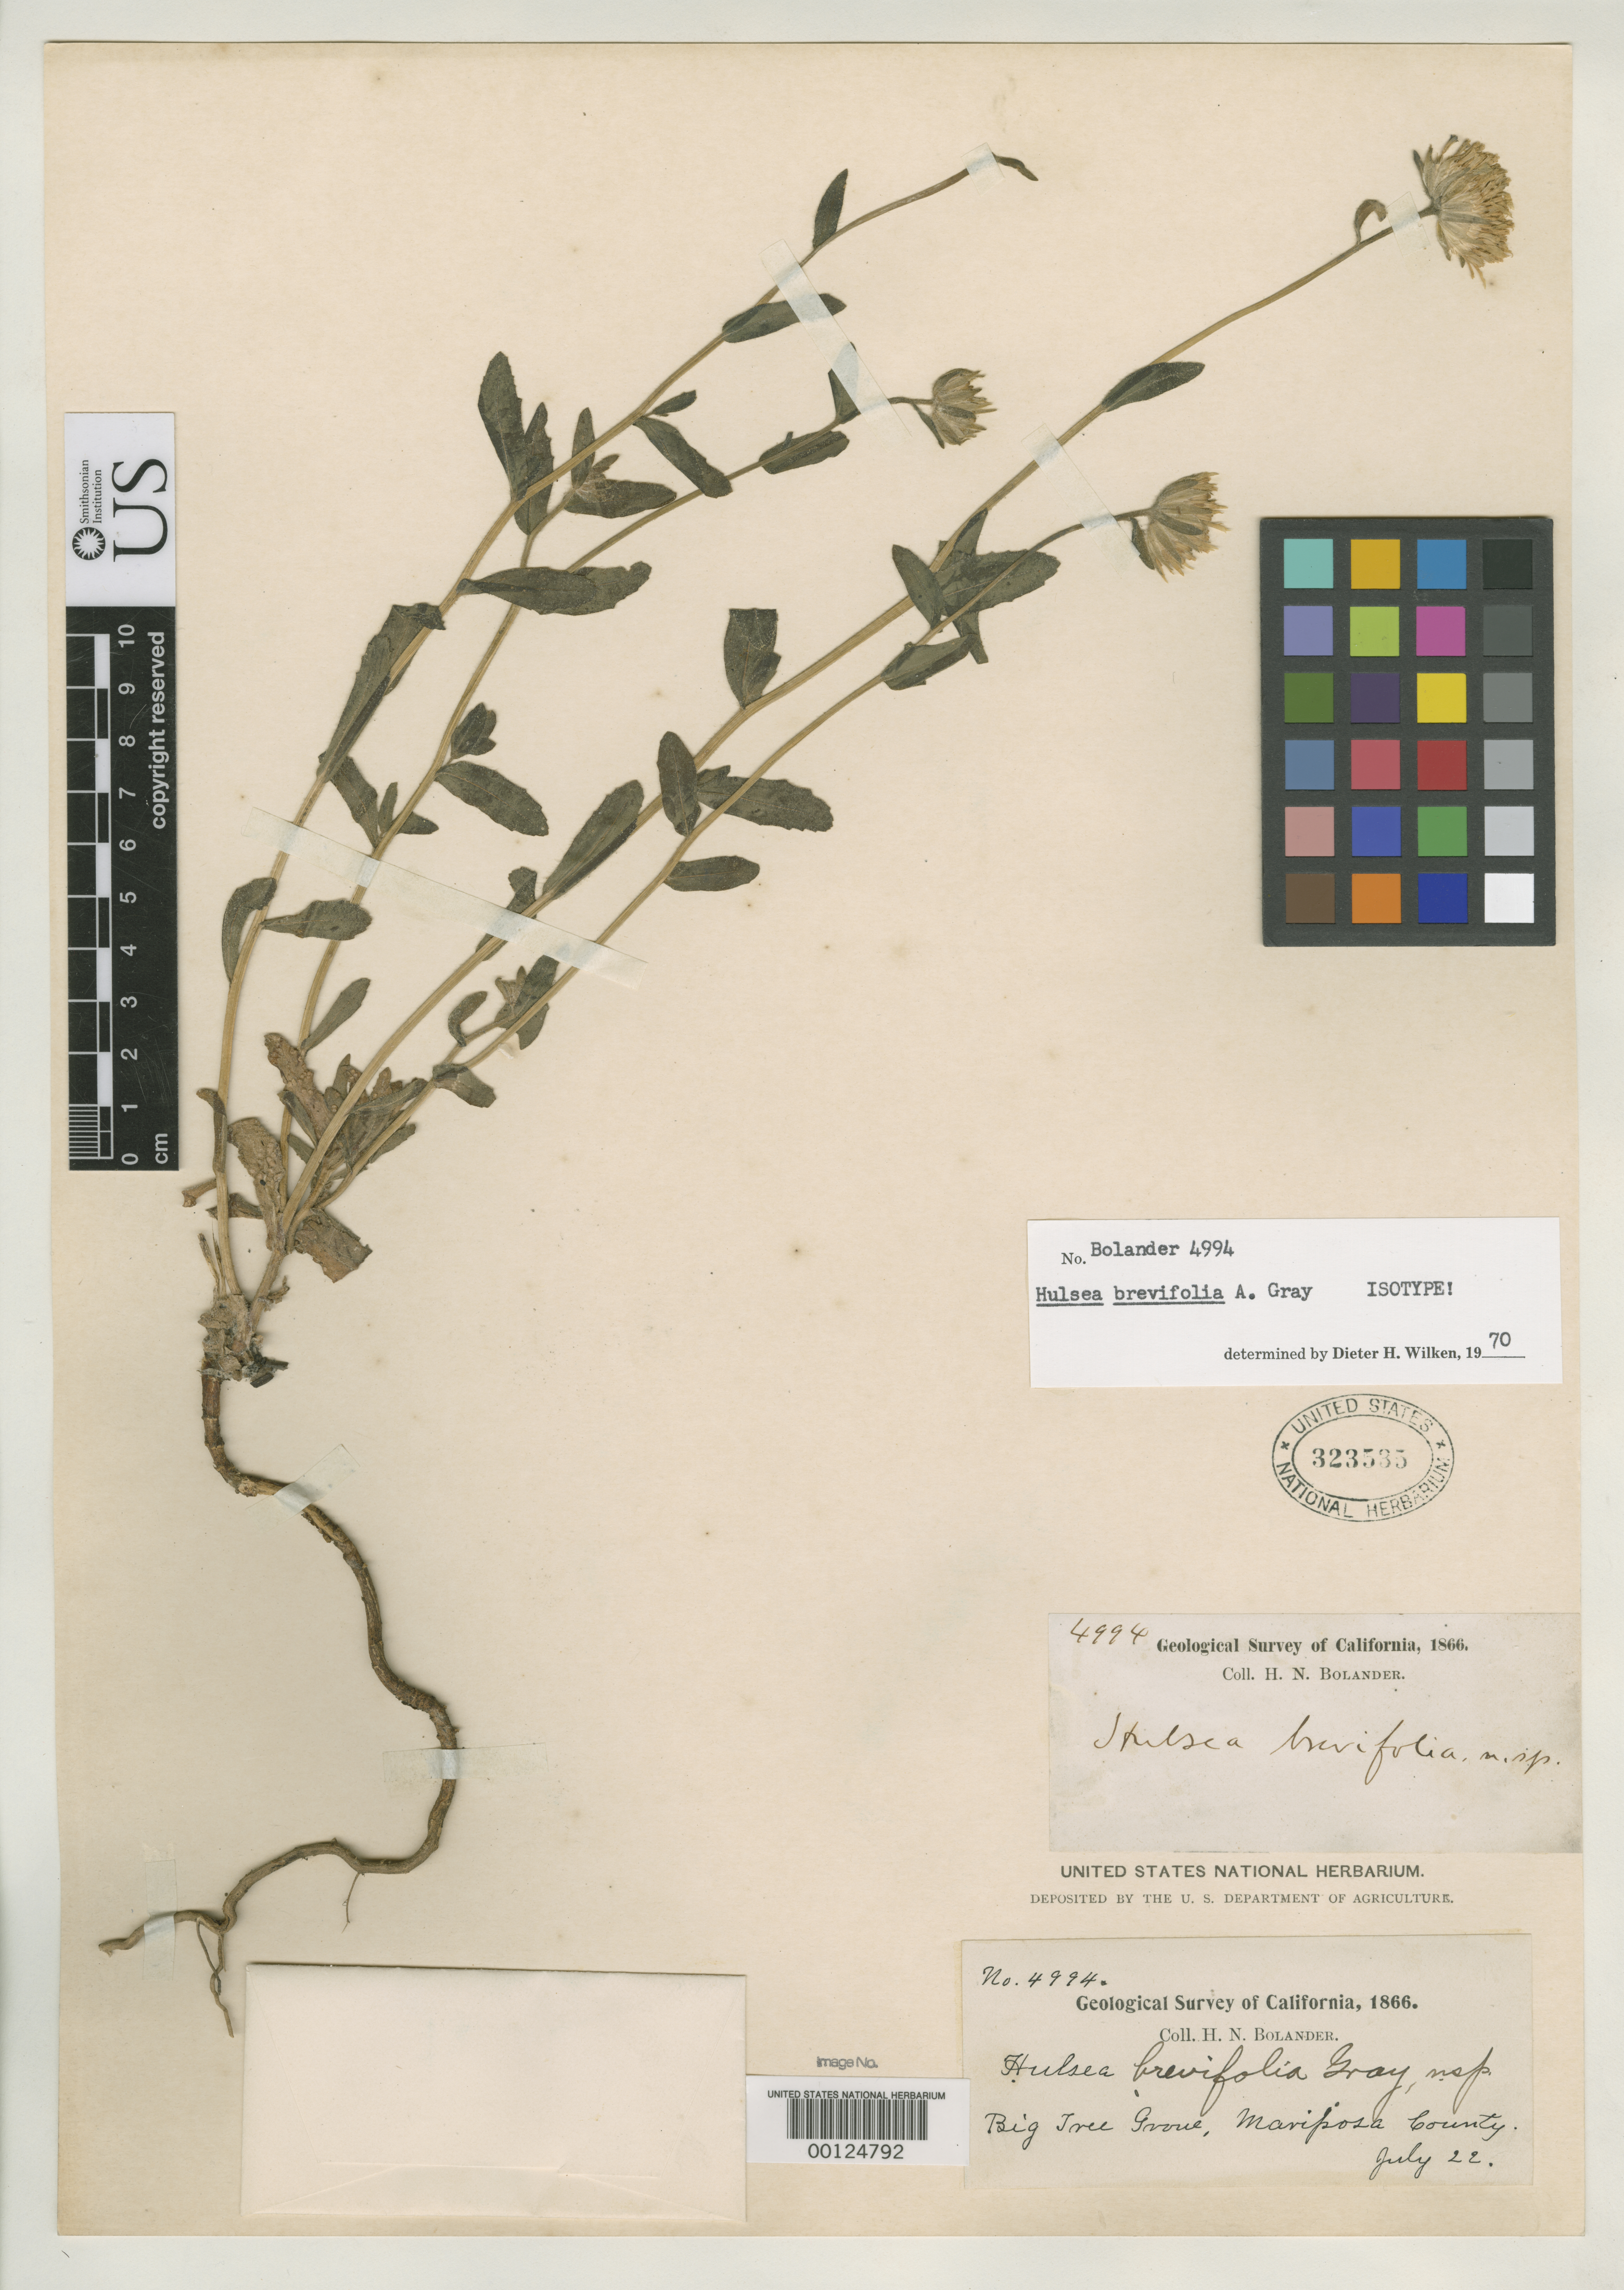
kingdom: Plantae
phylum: Tracheophyta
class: Magnoliopsida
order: Asterales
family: Asteraceae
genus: Hulsea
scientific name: Hulsea brevifolia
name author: A. Gray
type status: Isotype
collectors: H. Bolander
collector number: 4994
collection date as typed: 22 Jul 1866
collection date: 1866-07-22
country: United States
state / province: California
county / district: Mariposa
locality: Big Tree Grove.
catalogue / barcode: US 323535